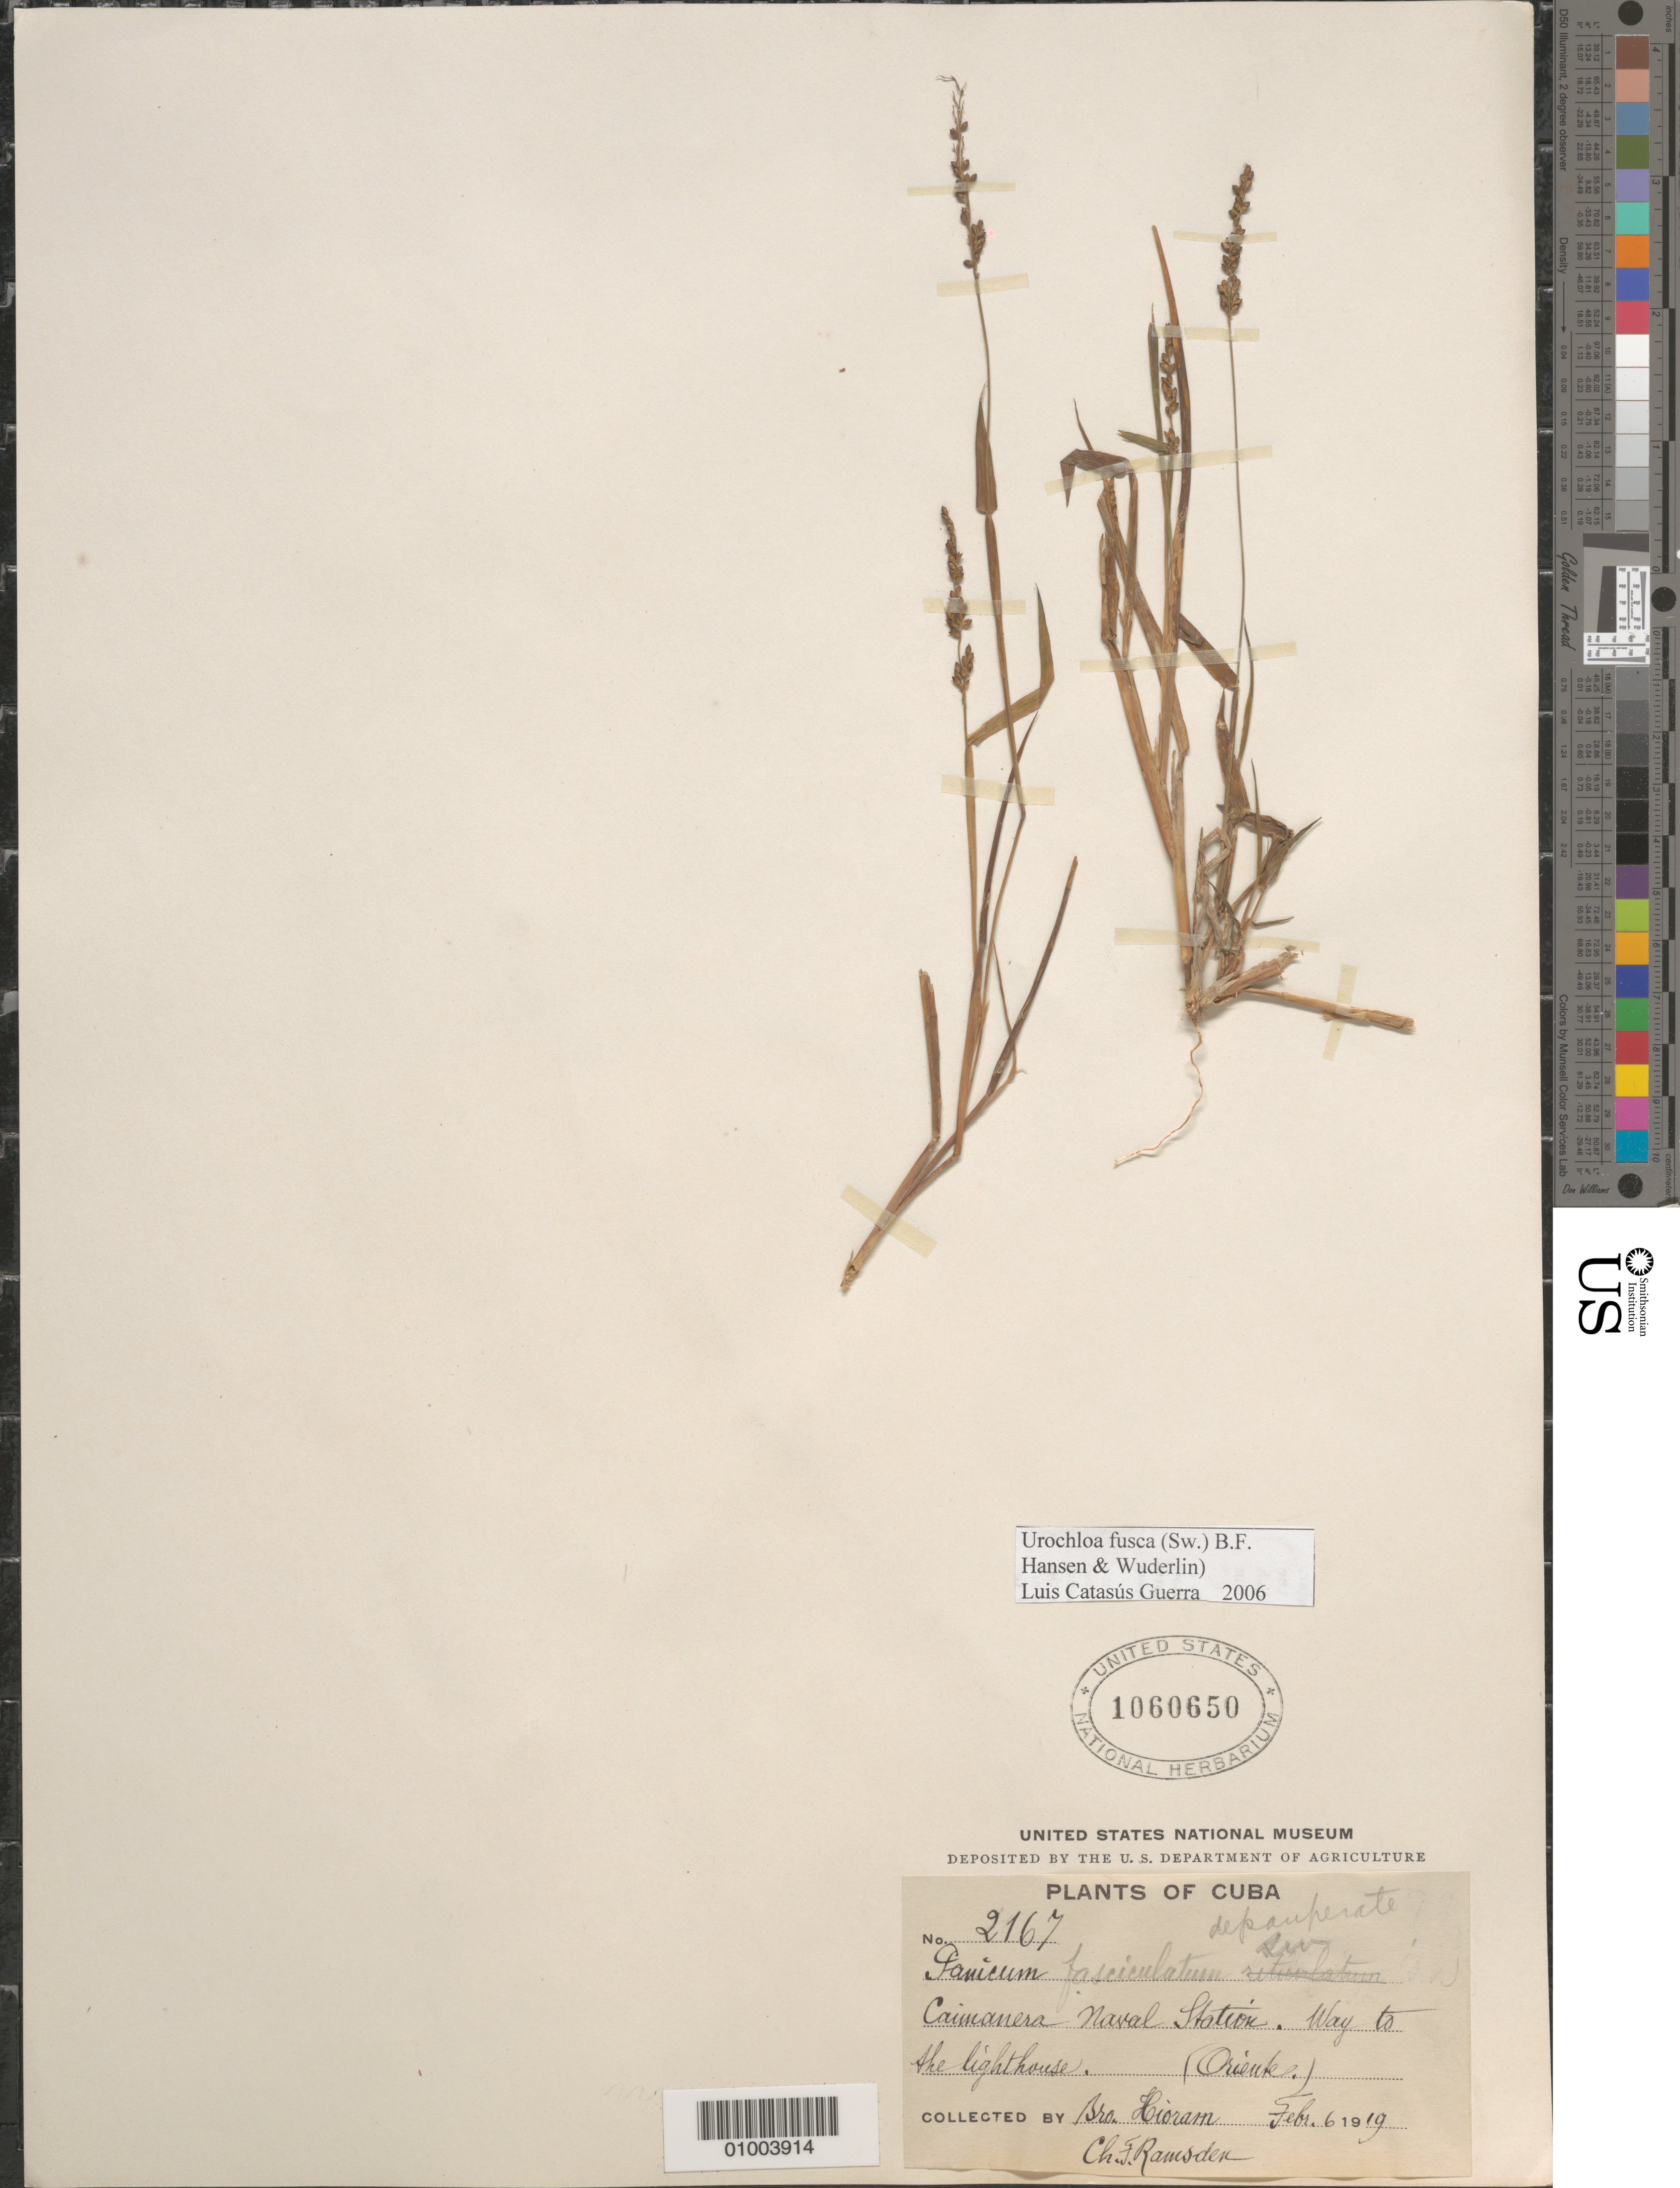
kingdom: Plantae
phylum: Tracheophyta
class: Liliopsida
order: Poales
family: Poaceae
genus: Urochloa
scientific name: Urochloa fusca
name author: (Sw.) B.F. Hansen & Wunderlin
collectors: Bro. Hioram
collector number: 2167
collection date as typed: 06 Feb 1919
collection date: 1919-02-06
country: Cuba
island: Cuba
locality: Caimanera Naval Station Way to the light house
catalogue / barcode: US 1060650